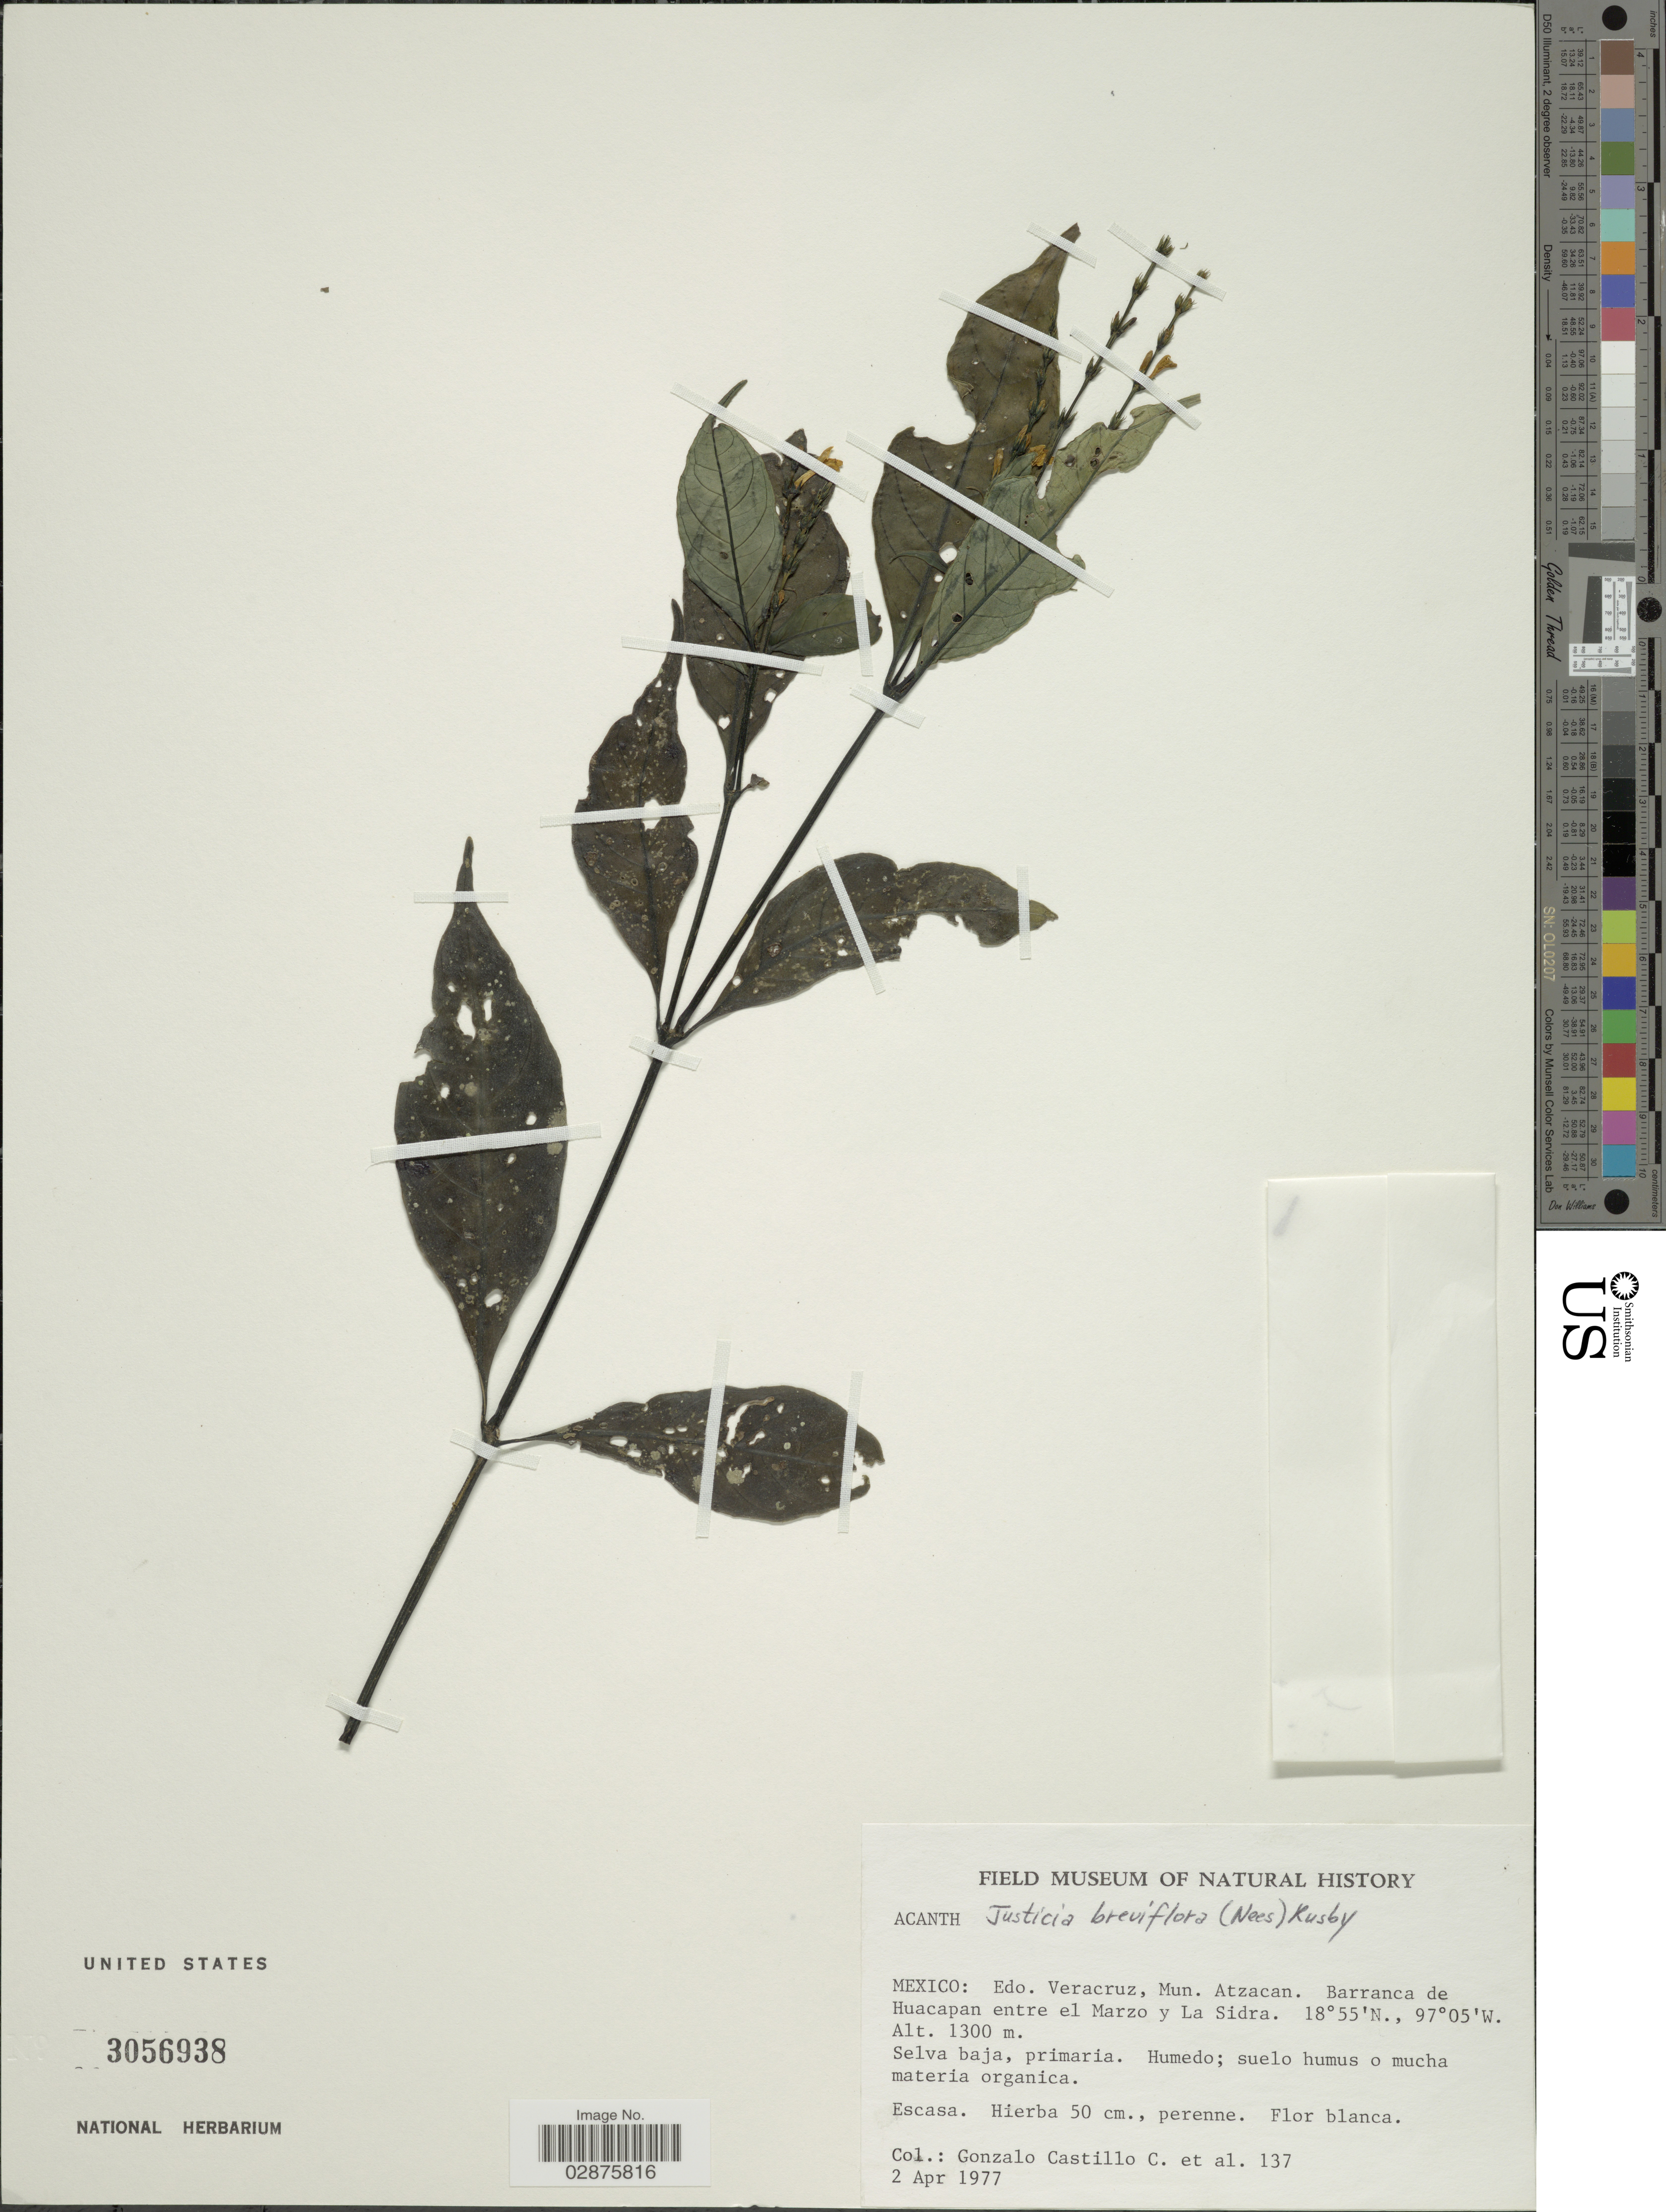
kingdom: Plantae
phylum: Tracheophyta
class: Magnoliopsida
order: Lamiales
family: Acanthaceae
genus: Justicia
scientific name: Justicia breviflora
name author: (Nees) Rusby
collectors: G. Castillo C. & et al.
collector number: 137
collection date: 1977-04-02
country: Mexico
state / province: Veracruz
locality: Edo. Veracruz, Mun. Atzacan, Barranca de Huacapan entre el Marzo y La Sidra.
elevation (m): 1300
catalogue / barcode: US 3056938